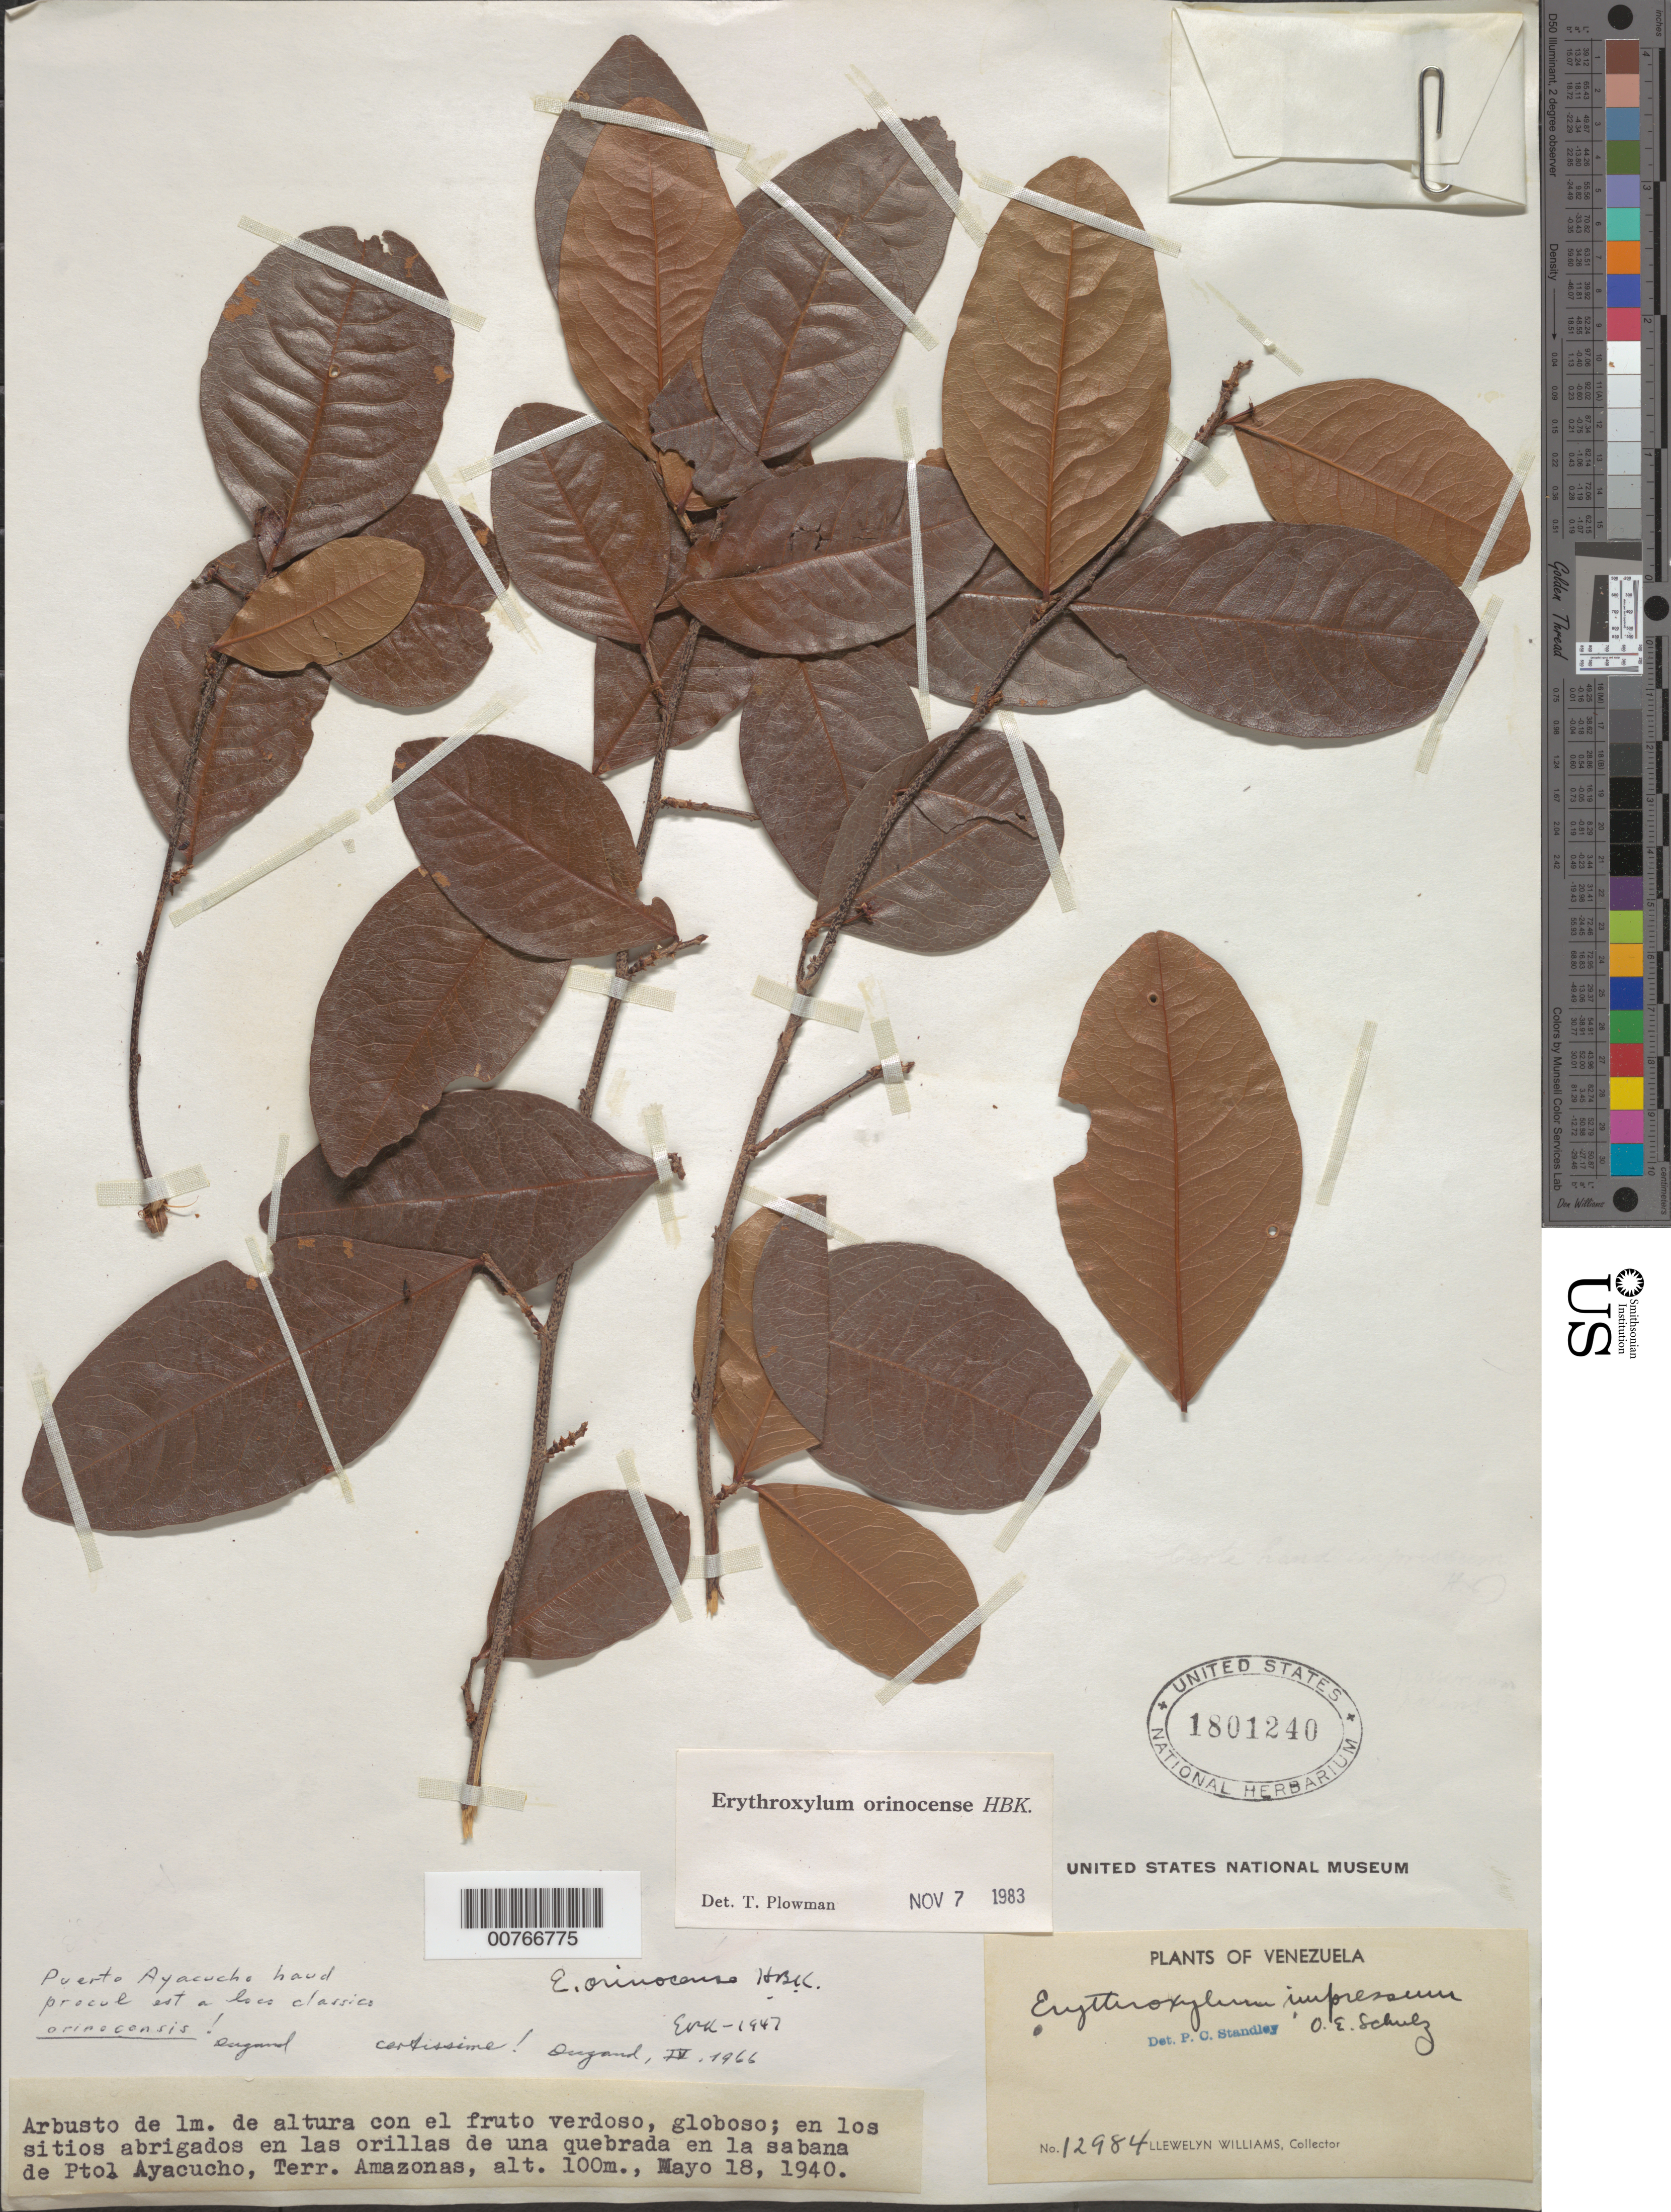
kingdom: Plantae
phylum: Tracheophyta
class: Magnoliopsida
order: Malpighiales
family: Erythroxylaceae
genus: Erythroxylum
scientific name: Erythroxylum orinocense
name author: Kunth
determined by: Plowman, Timothy C.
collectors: Ll. Williams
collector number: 12984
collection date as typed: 18-May-40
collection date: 1940-05-18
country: Venezuela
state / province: Amazonas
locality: Puerto Ayacucho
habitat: Sitios abrigados en las orillas de una quebrada en la sabána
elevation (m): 100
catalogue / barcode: US 1801240